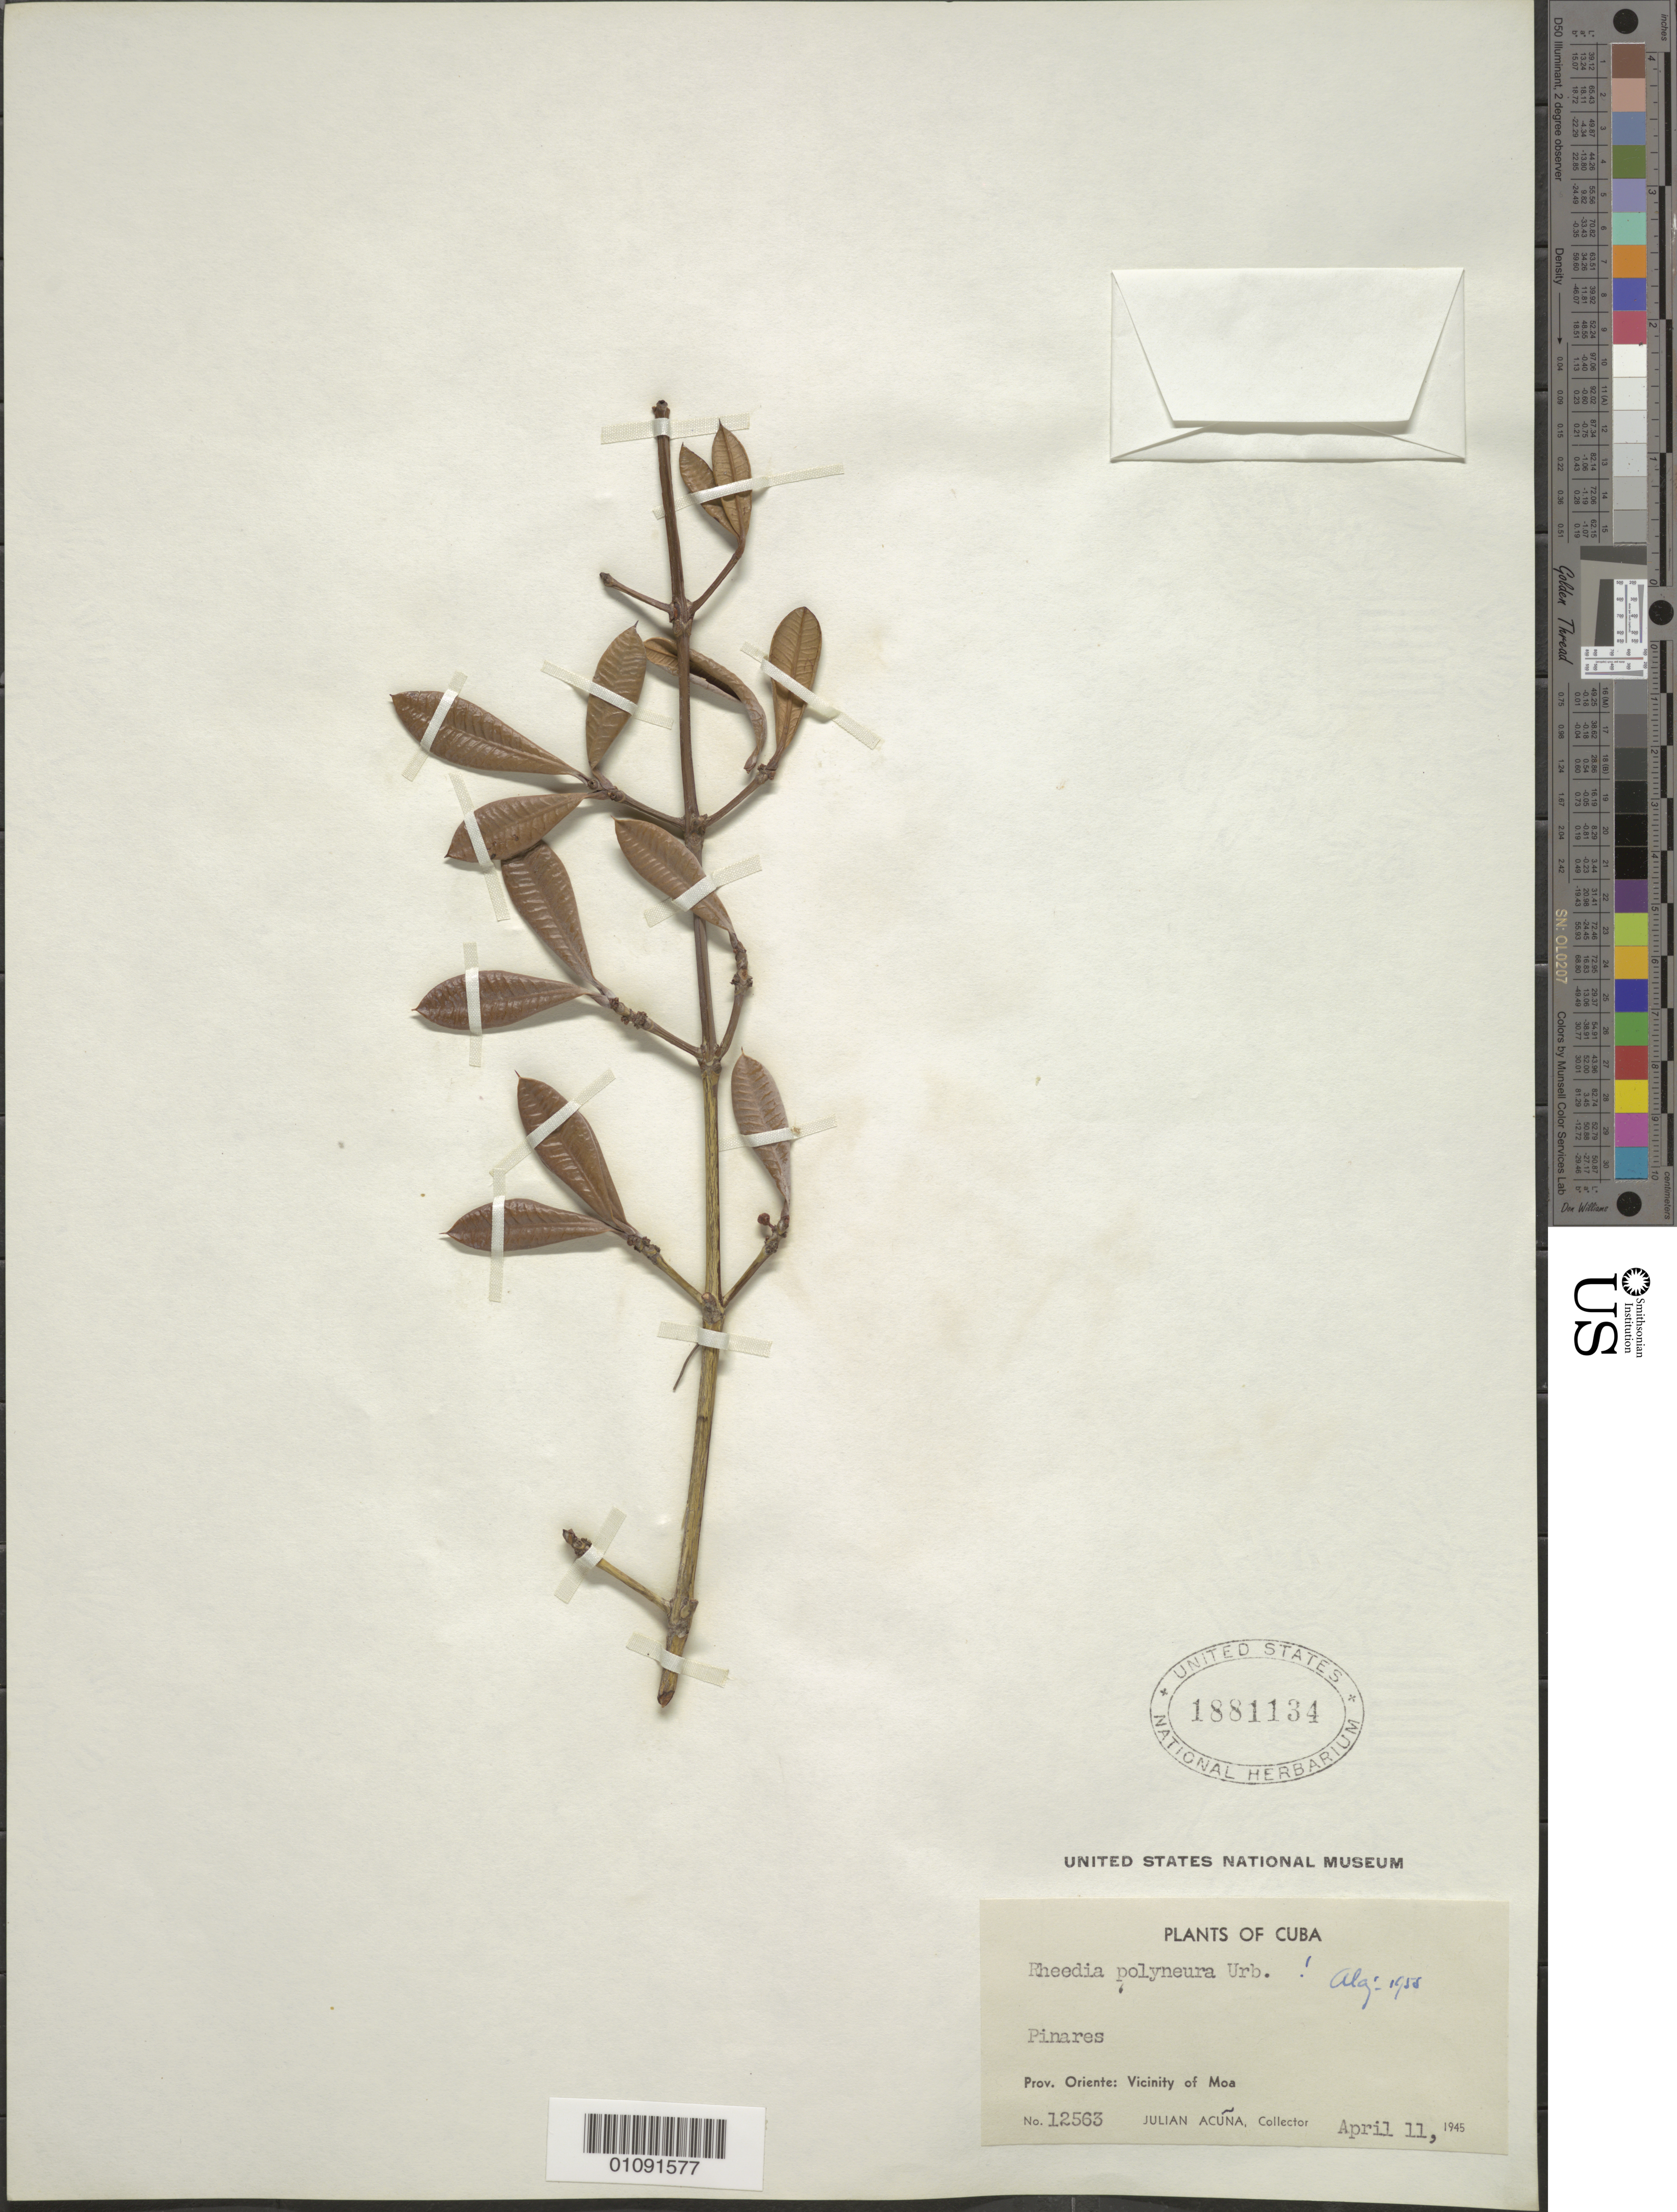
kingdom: Plantae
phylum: Tracheophyta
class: Magnoliopsida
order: Malpighiales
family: Clusiaceae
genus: Garcinia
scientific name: Garcinia polyneura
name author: (Urb.) Borhidi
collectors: J. Acuña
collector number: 12563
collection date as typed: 11 Apr 1945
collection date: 1945-04-11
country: Cuba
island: Cuba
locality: Oriente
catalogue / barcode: US 1881134